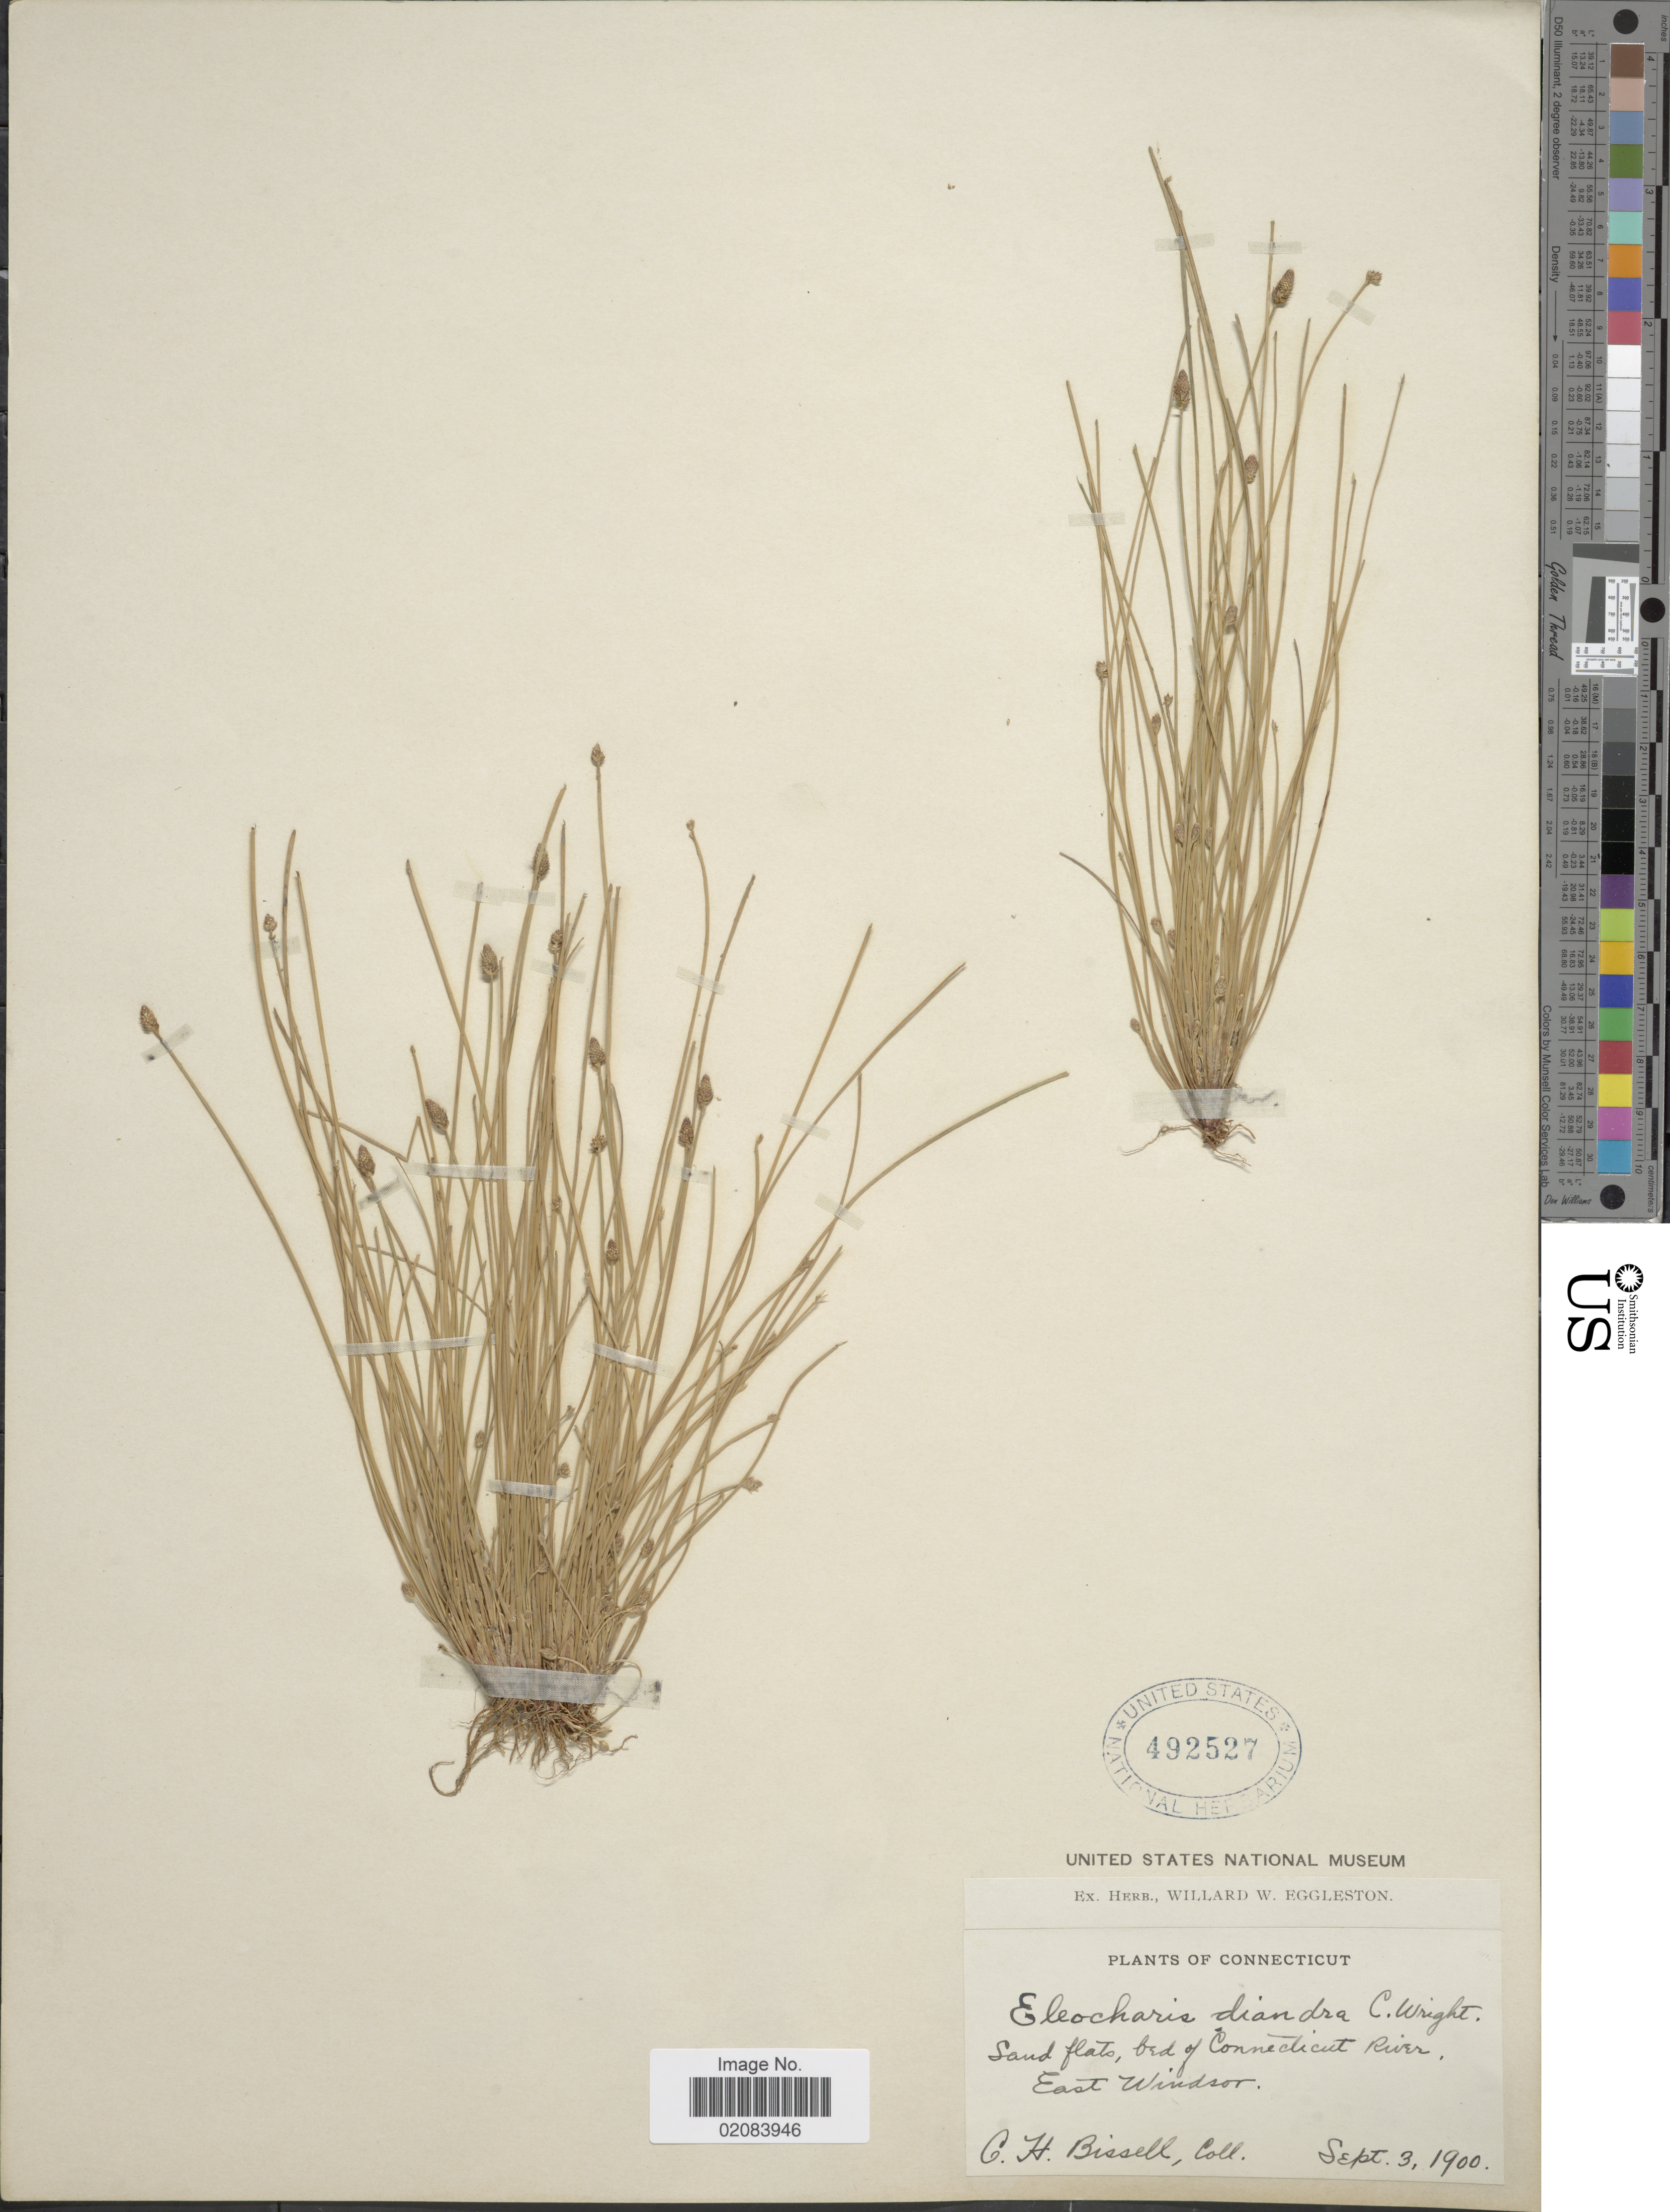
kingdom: Plantae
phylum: Tracheophyta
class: Liliopsida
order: Poales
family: Cyperaceae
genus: Eleocharis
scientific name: Eleocharis ovata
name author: (Roth) Roem. & Schult.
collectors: C. Bissell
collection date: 1900-09-03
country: United States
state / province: Connecticut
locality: Bed of the Connecticut River, East Windsor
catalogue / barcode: US 492527